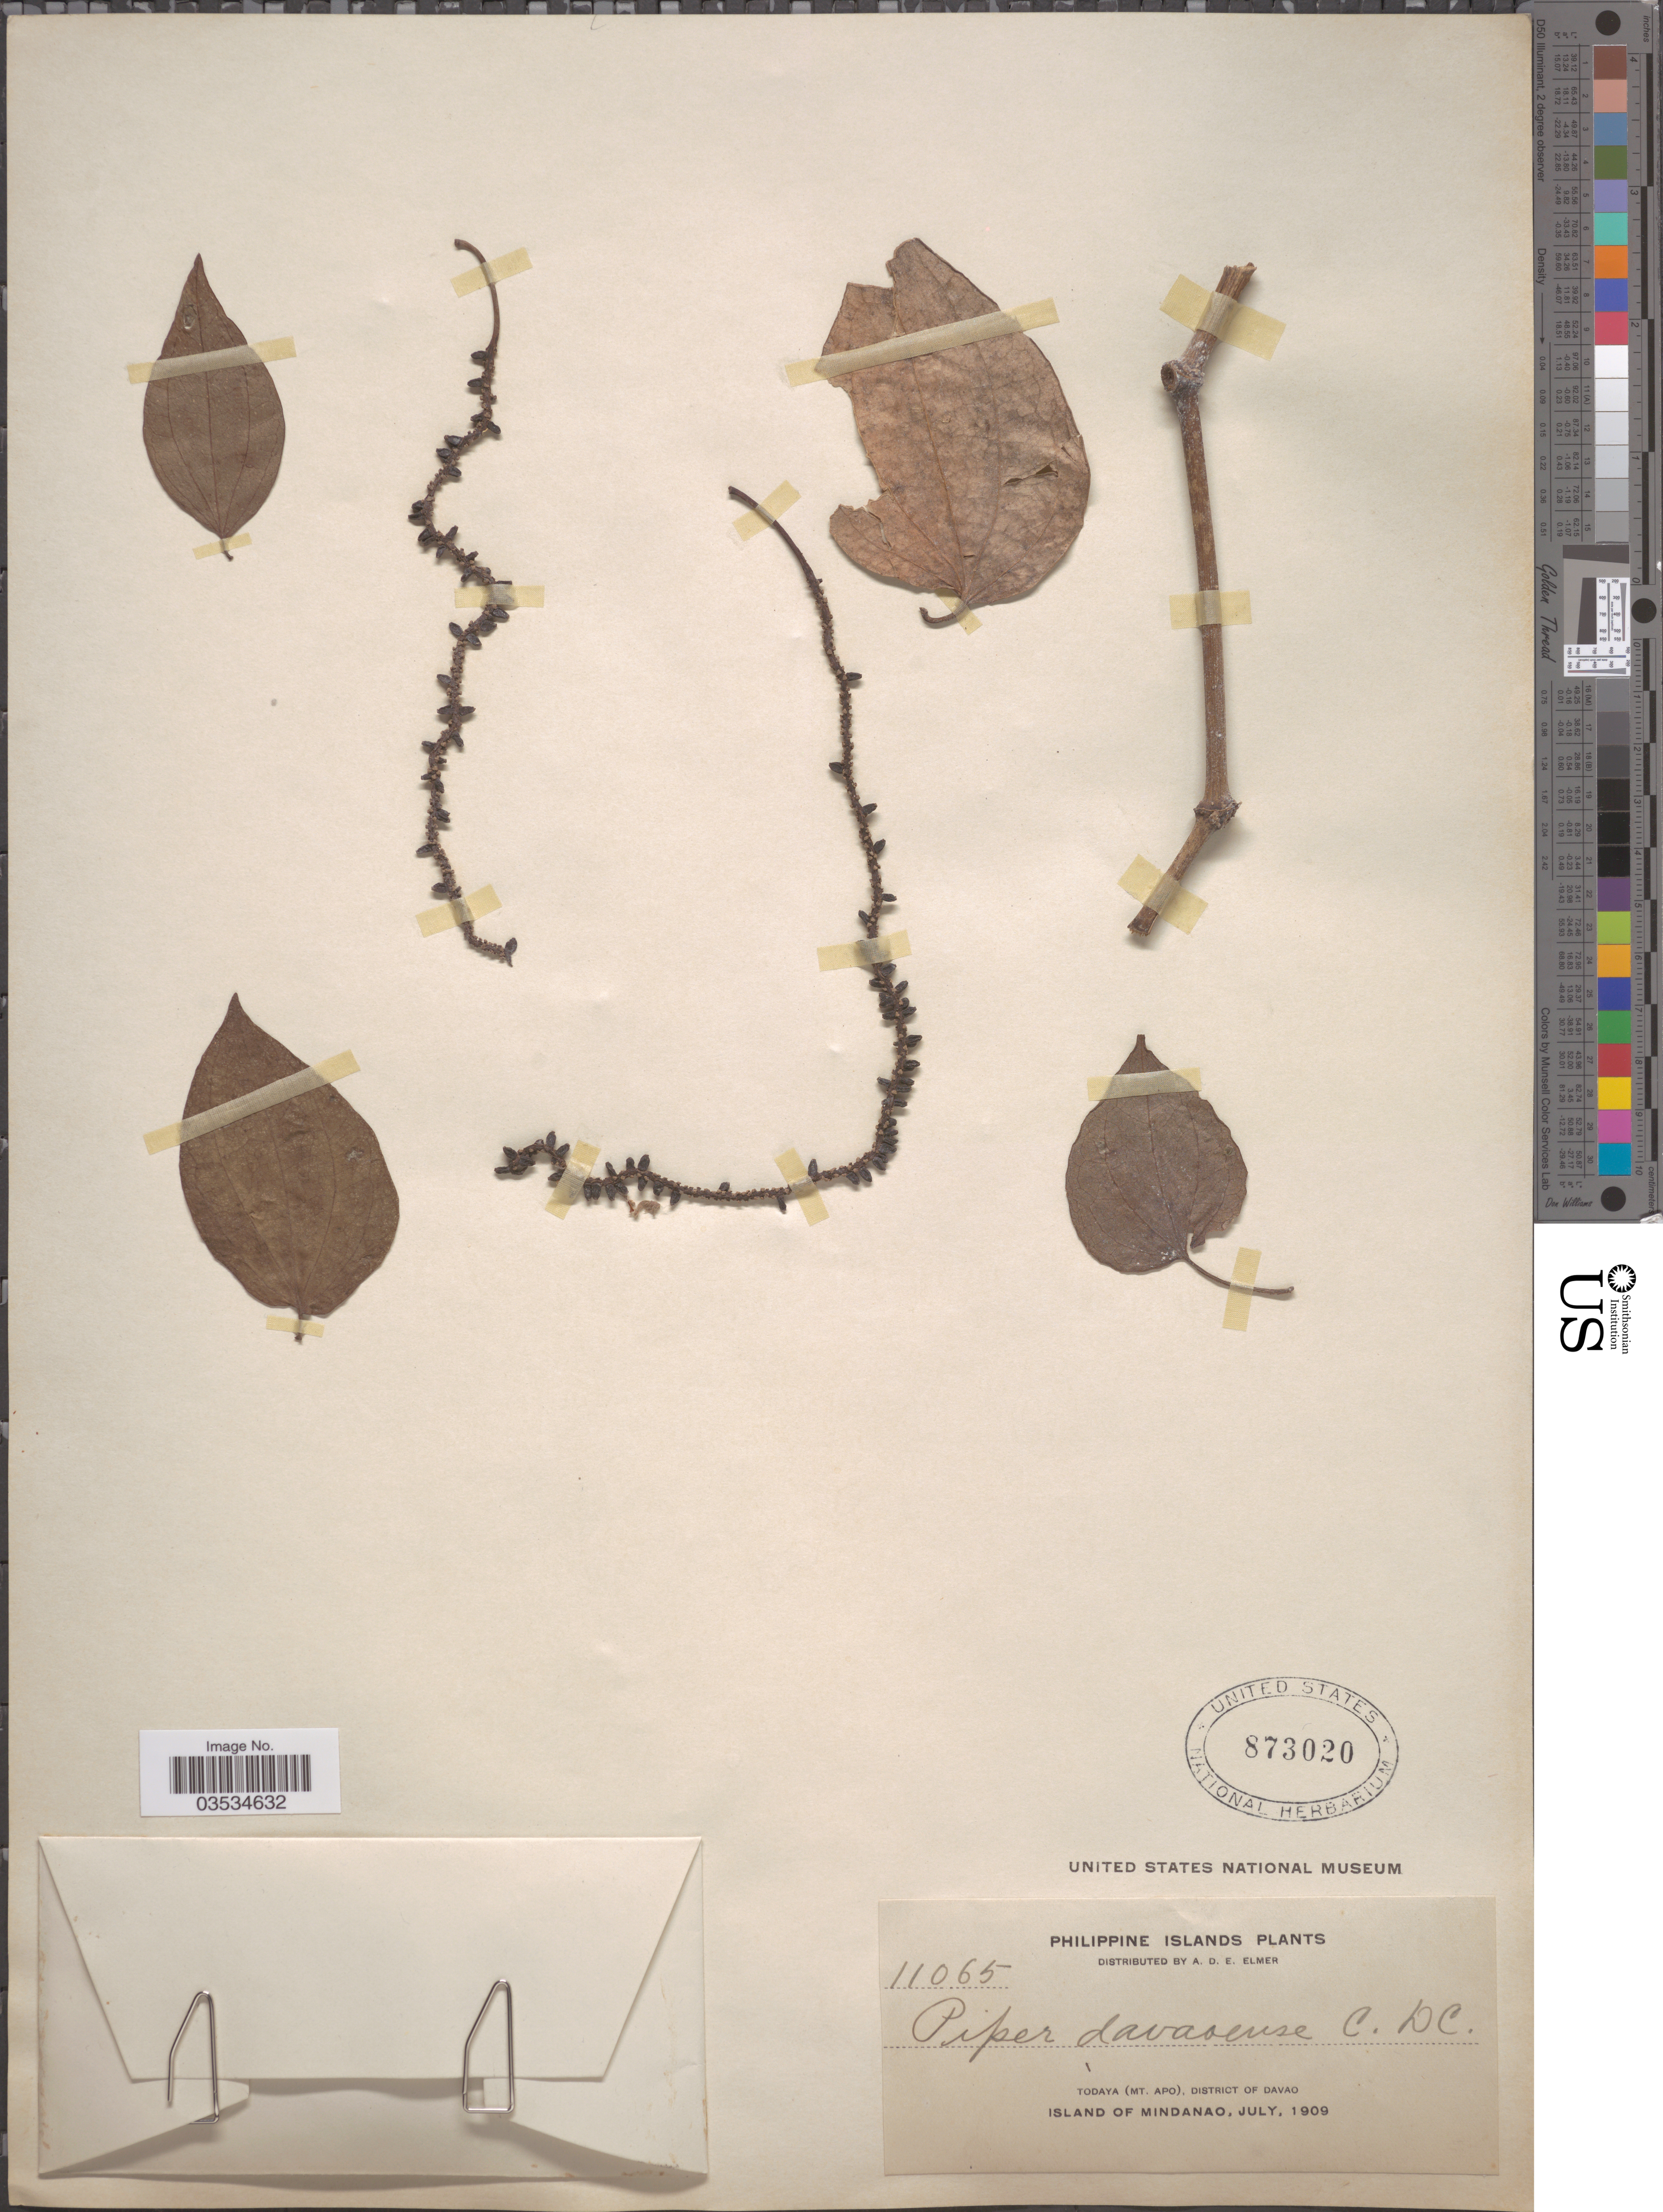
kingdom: Plantae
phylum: Tracheophyta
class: Magnoliopsida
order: Piperales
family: Piperaceae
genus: Piper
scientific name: Piper davaoense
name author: C. DC.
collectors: A. D. E. Elmer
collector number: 11065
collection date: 1909-07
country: Philippines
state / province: Davao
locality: Philippine Islands. Todaya (Mt. Apo), District of Davao. Island of Mindanao.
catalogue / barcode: US 873020